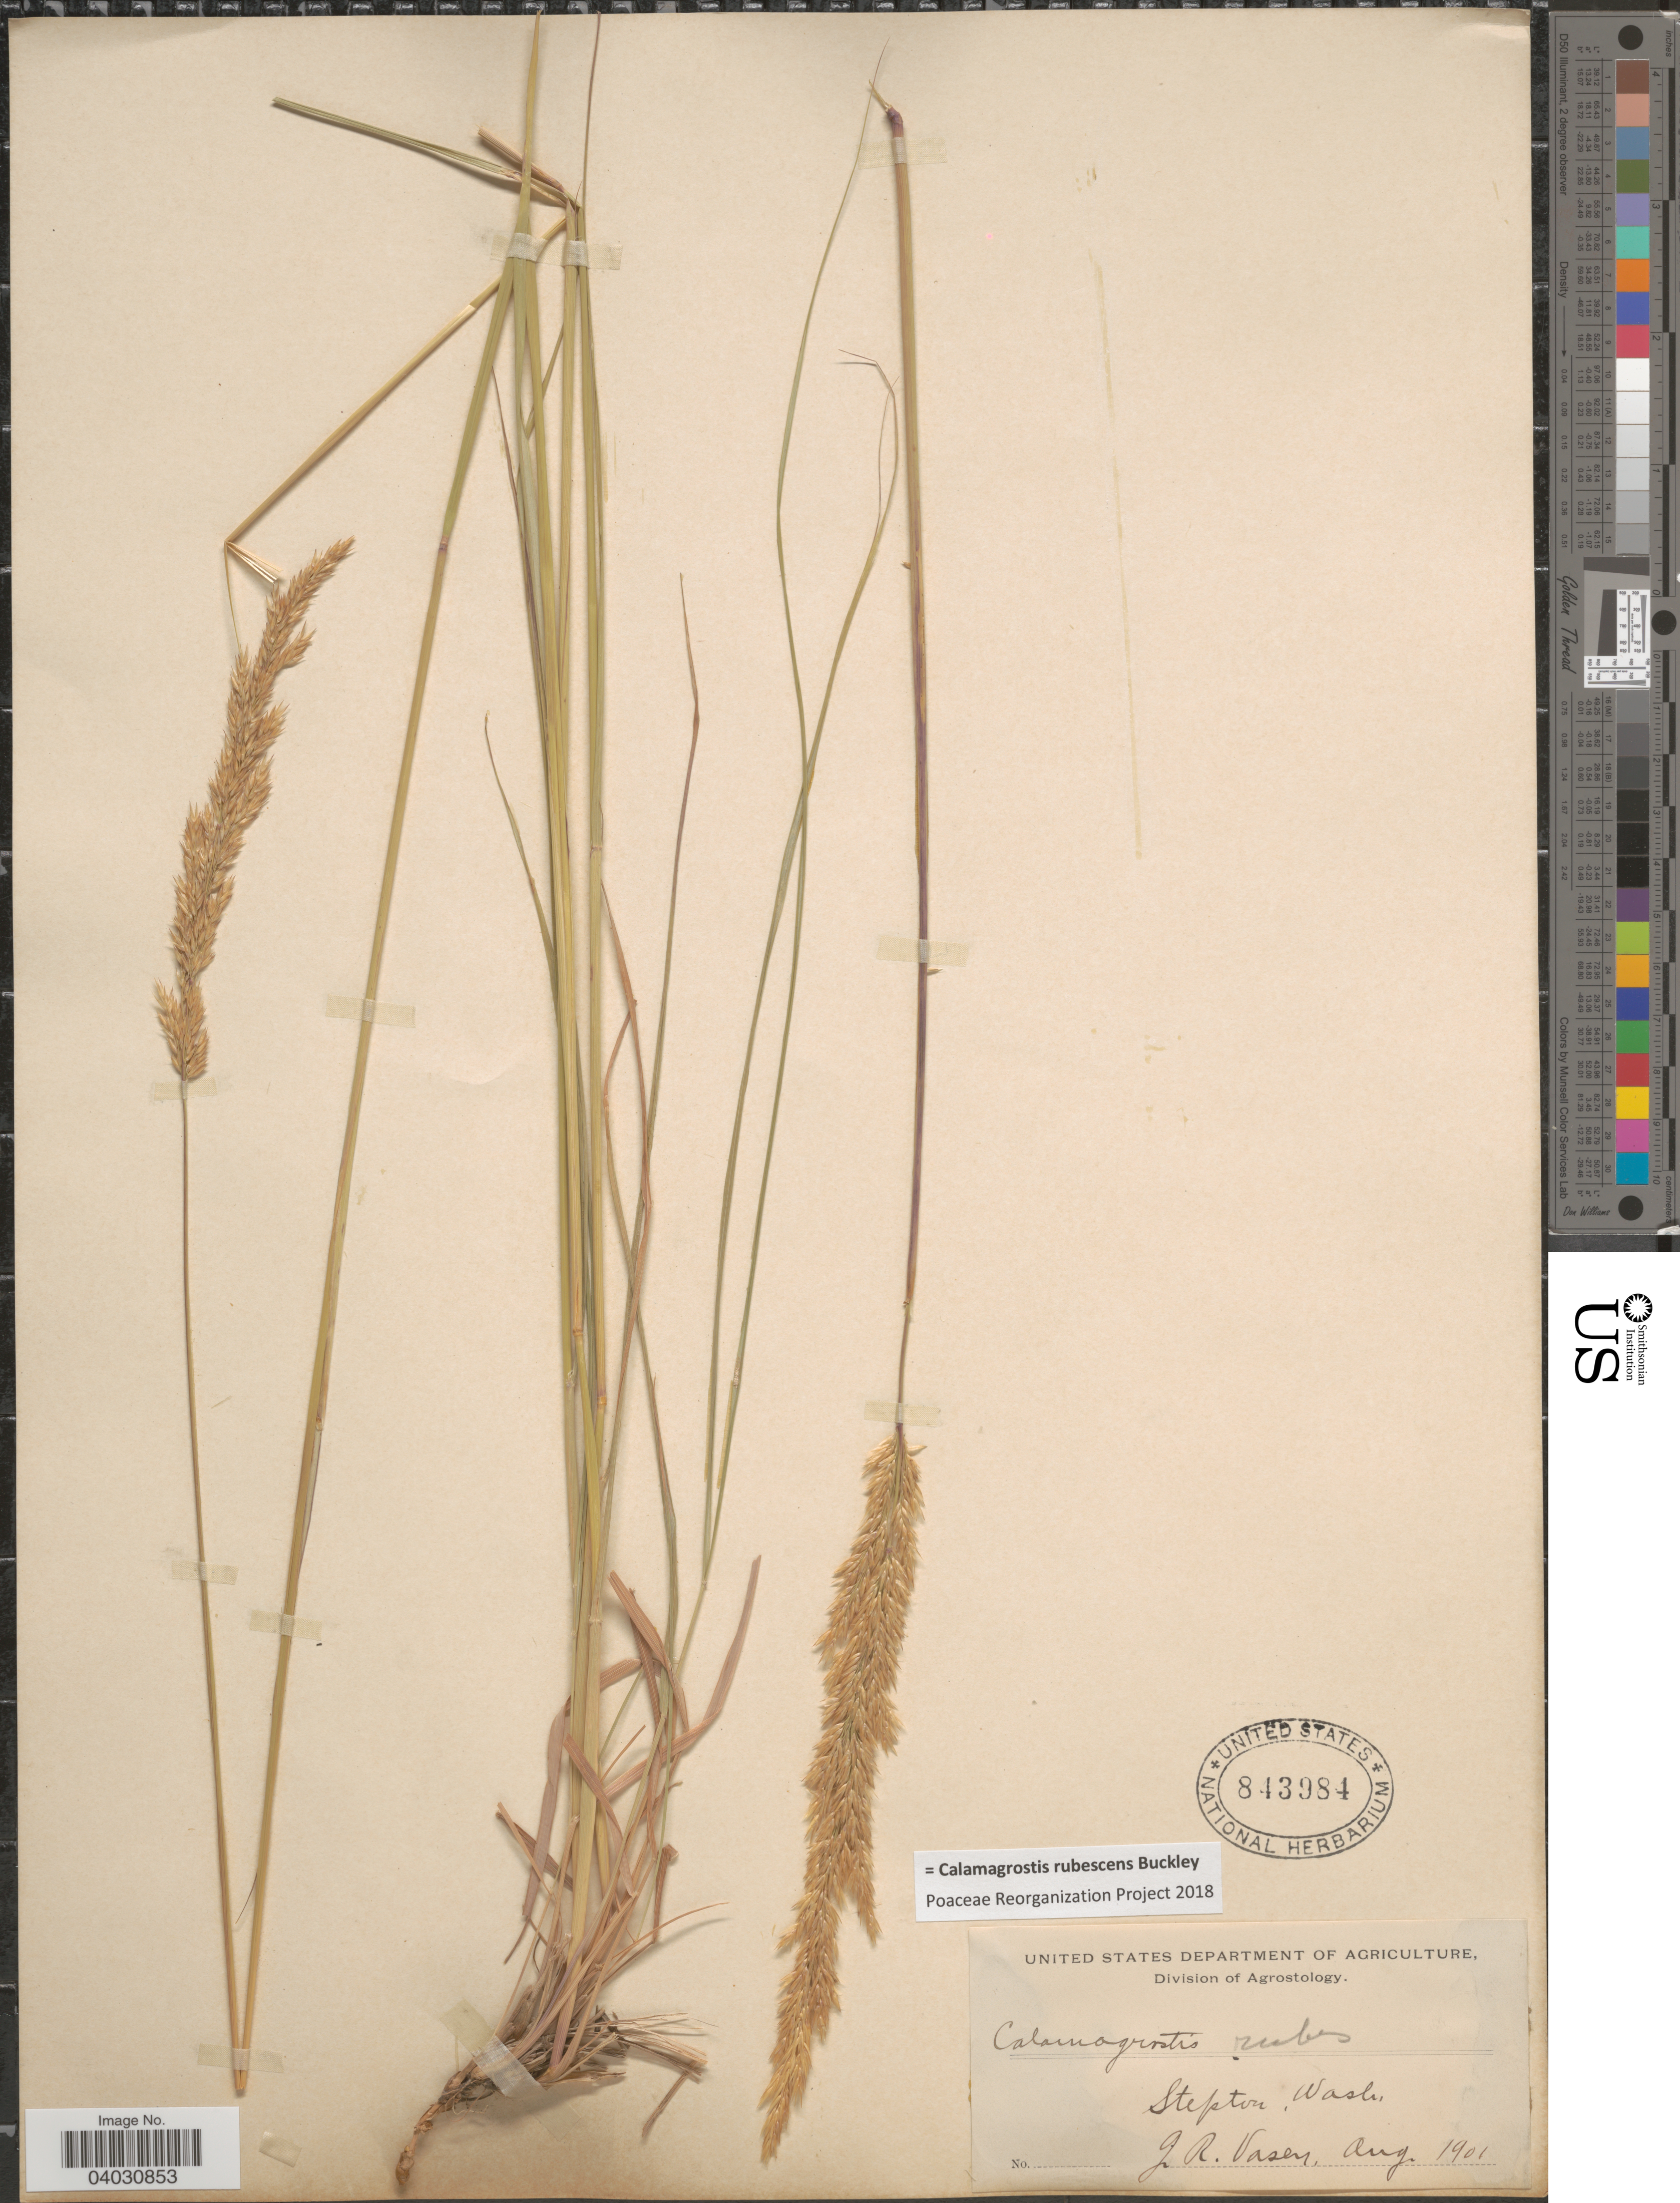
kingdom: Plantae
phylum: Tracheophyta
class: Liliopsida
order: Poales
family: Poaceae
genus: Calamagrostis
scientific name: Calamagrostis rubescens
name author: Buckley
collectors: G. R. Vasey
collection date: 1901-08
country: United States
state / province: Washington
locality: Steptoe.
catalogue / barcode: US 843984